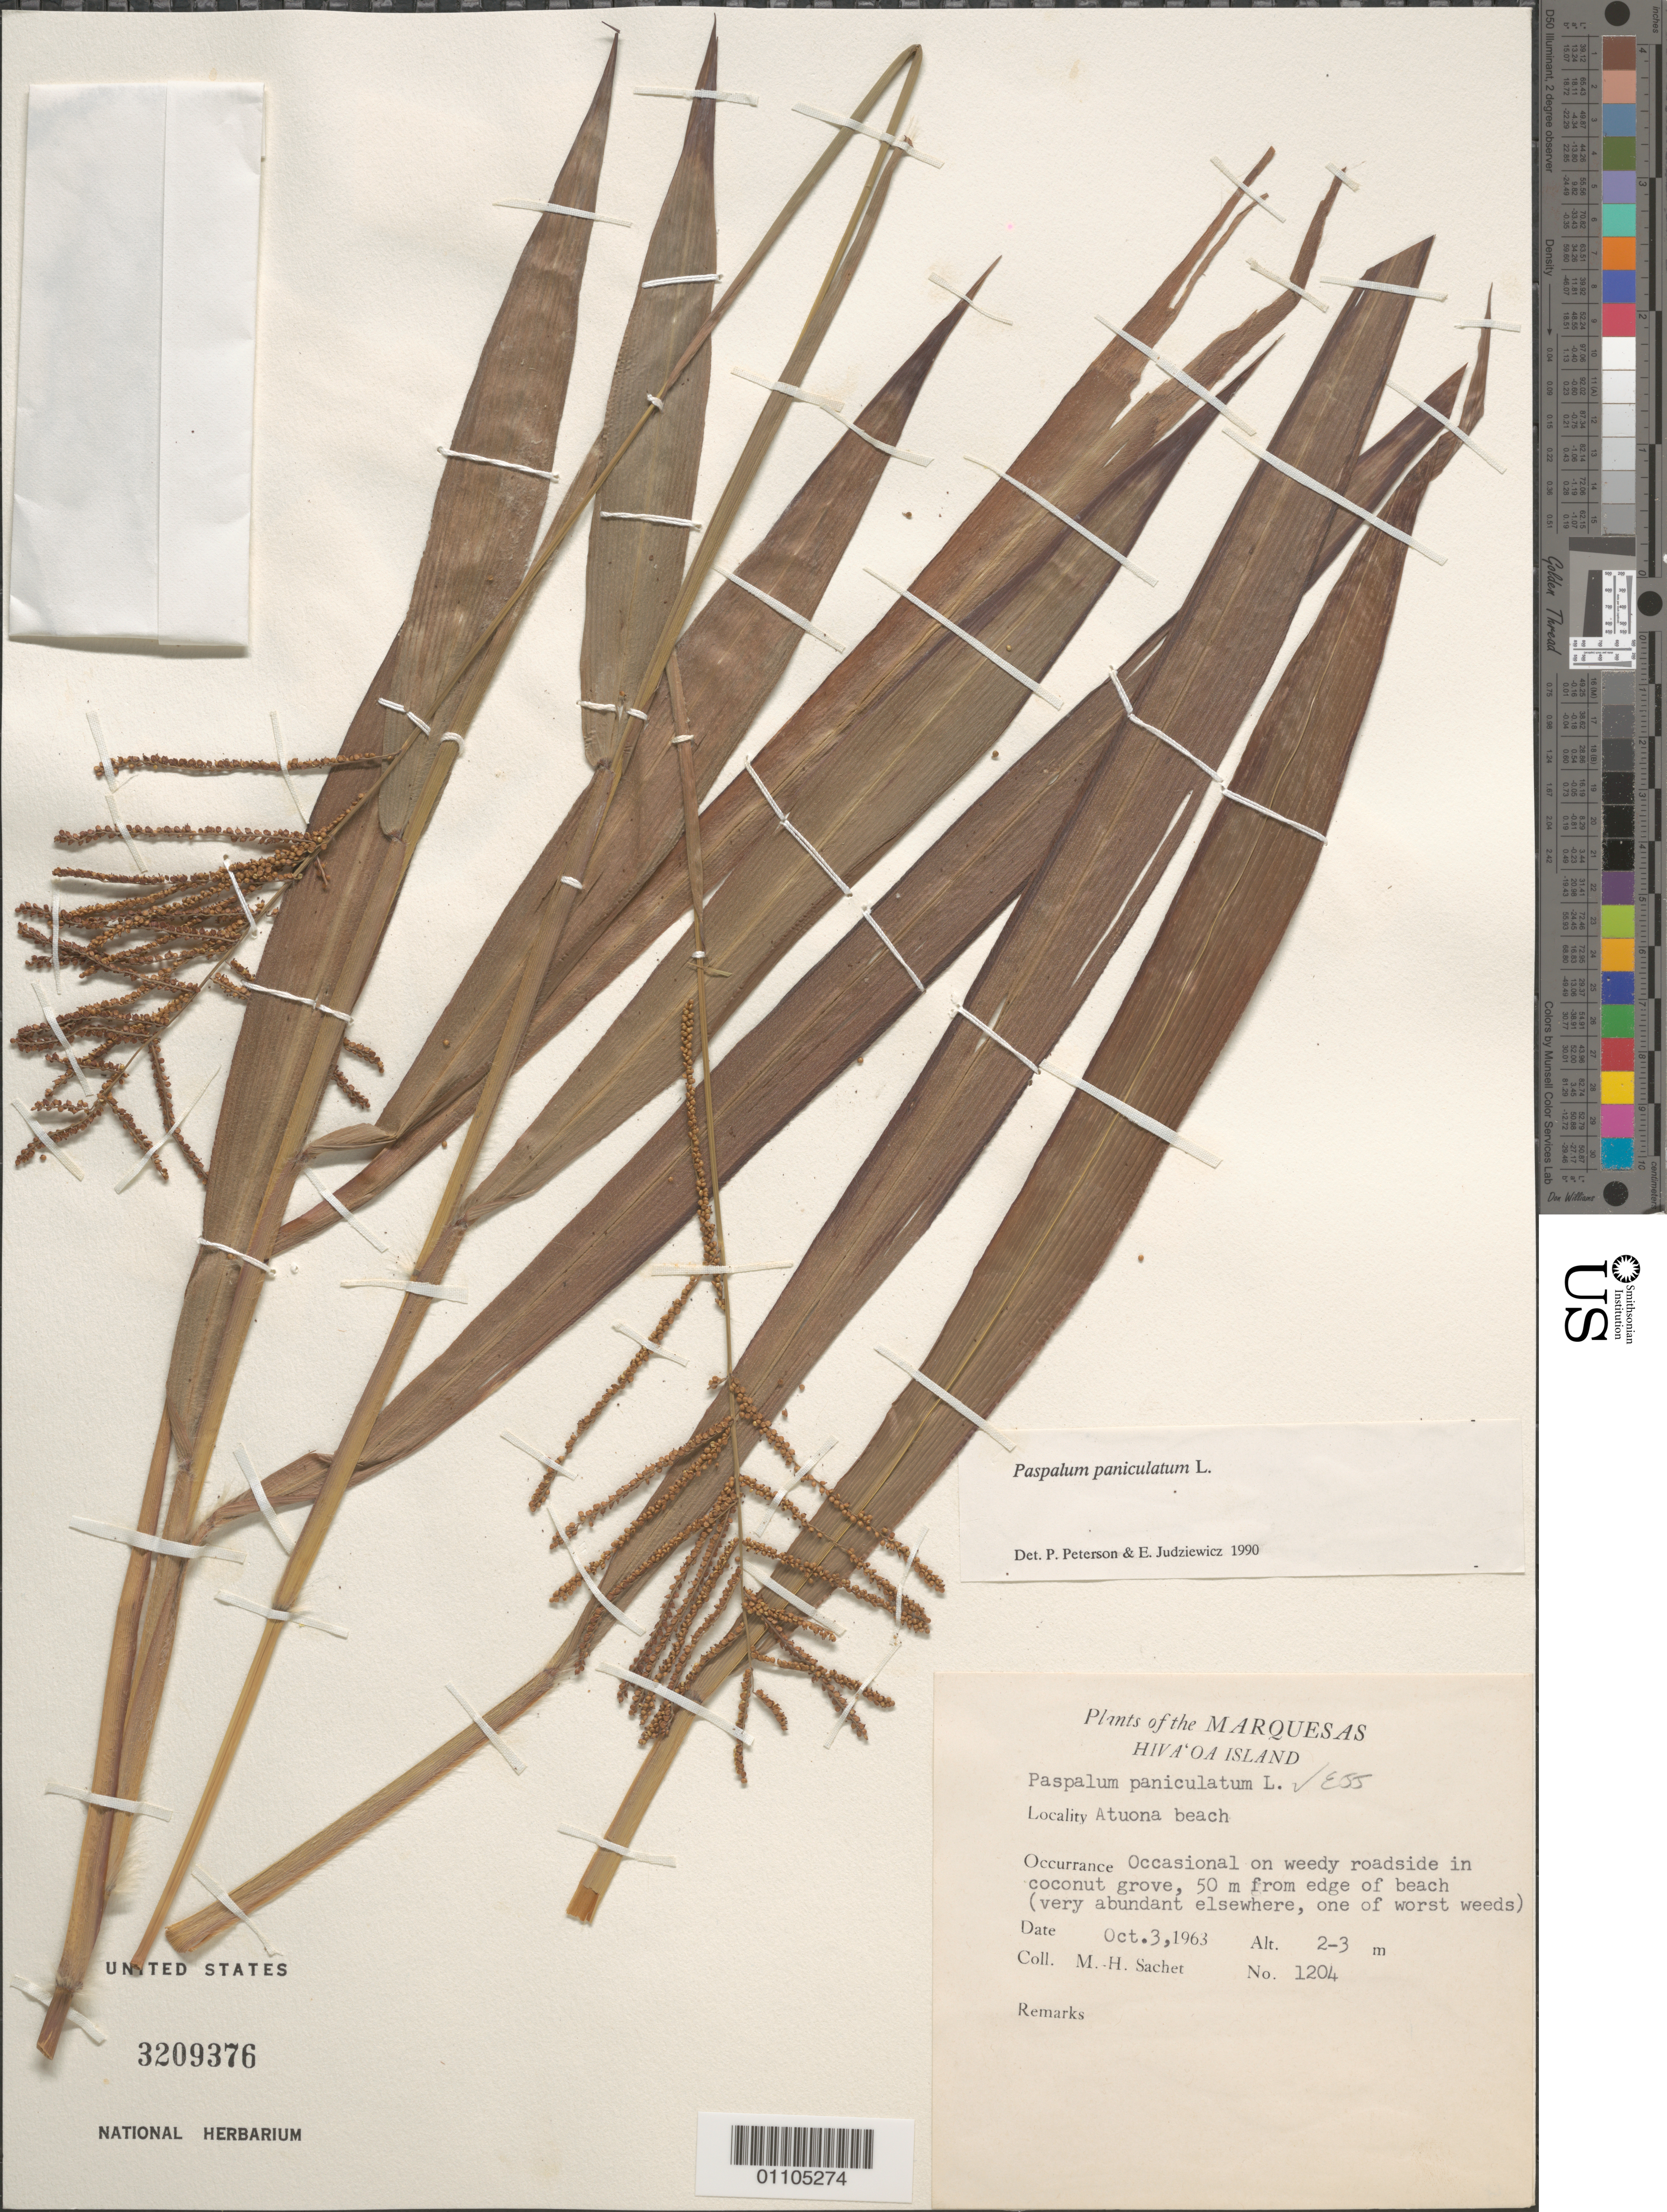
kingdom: Plantae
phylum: Tracheophyta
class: Liliopsida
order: Poales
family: Poaceae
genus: Paspalum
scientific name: Paspalum paniculatum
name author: L.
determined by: Peterson, P. M.; Judziewicz, E. J.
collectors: M.-H. Sachet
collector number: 1204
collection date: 1963-10-03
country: French Polynesia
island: Hiva Oa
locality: Atuona beach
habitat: weedy roadside in coconut grove, 50 m from edge of beach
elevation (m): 2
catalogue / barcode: US 3209376